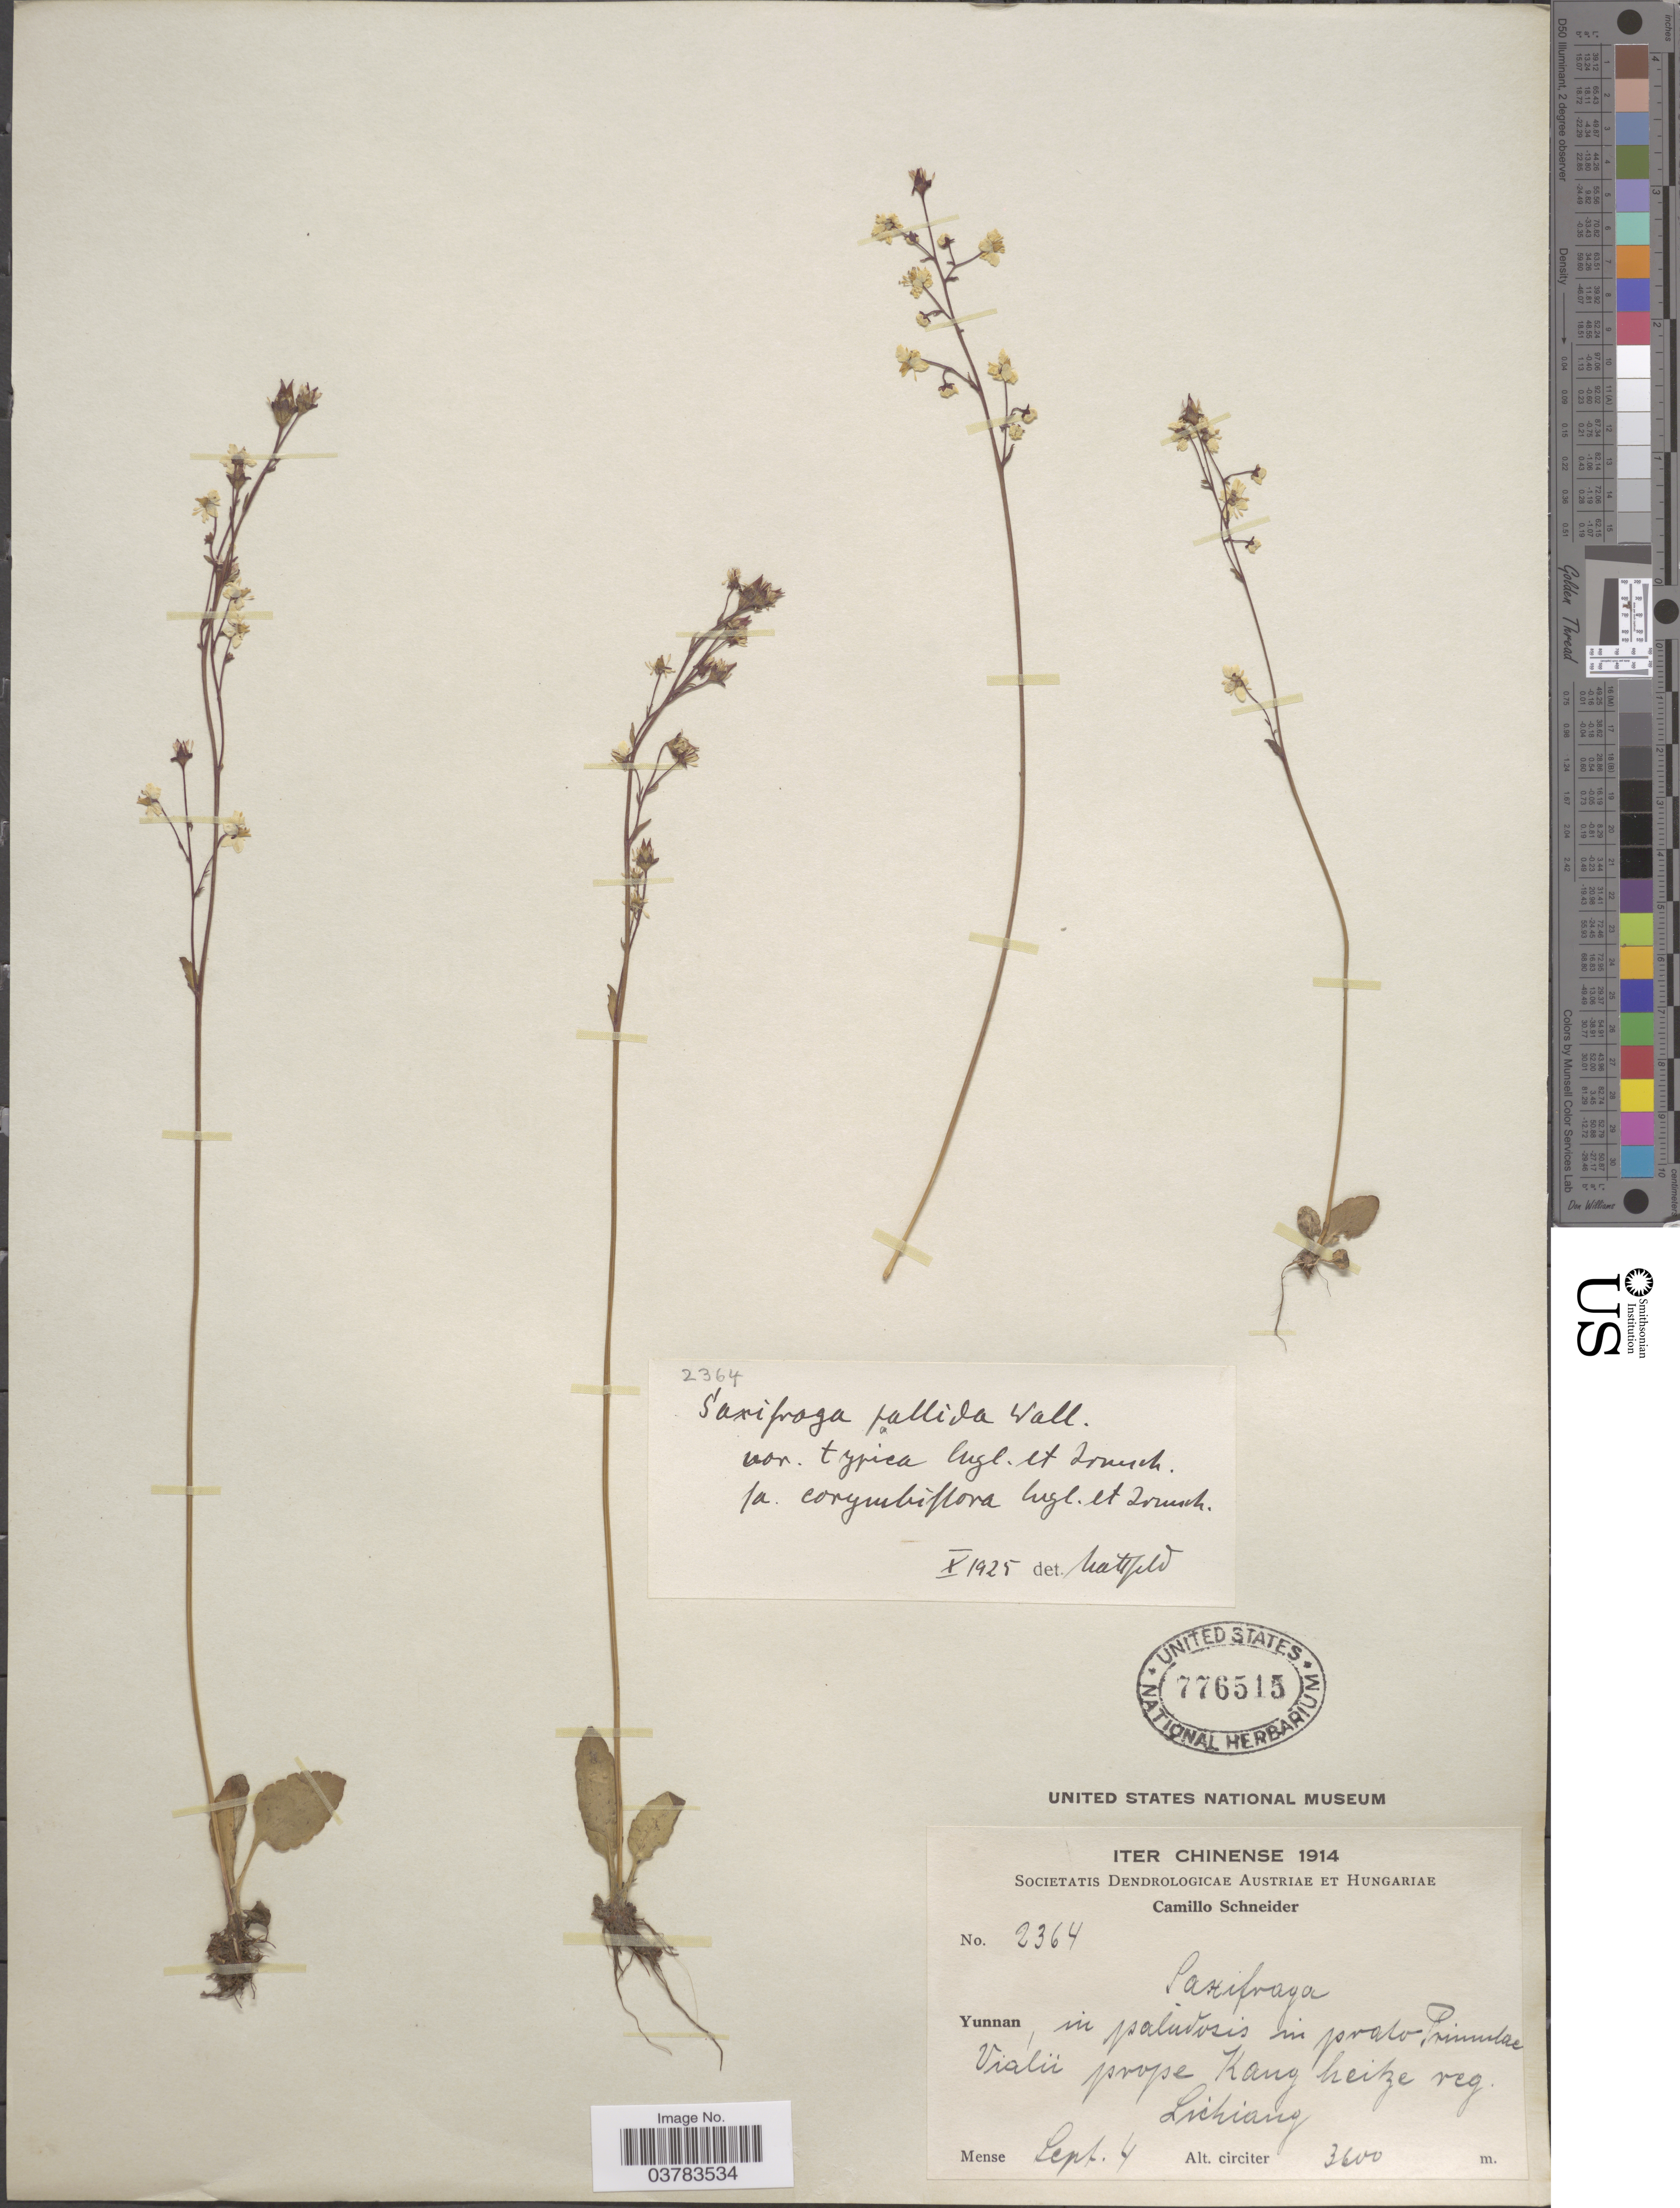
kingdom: Plantae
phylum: Tracheophyta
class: Magnoliopsida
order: Saxifragales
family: Saxifragaceae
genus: Micranthes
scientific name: Micranthes pallida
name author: (Wall. ex Ser.) Losinsk.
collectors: C. K. Schneider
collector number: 2364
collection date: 1914-09-04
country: China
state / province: Yunnan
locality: Iter Chinense 1914. In paludosis in prato, [illegible text] Vialii prope Kang heitze reg. Lichiang.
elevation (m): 3600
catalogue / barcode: US 776515